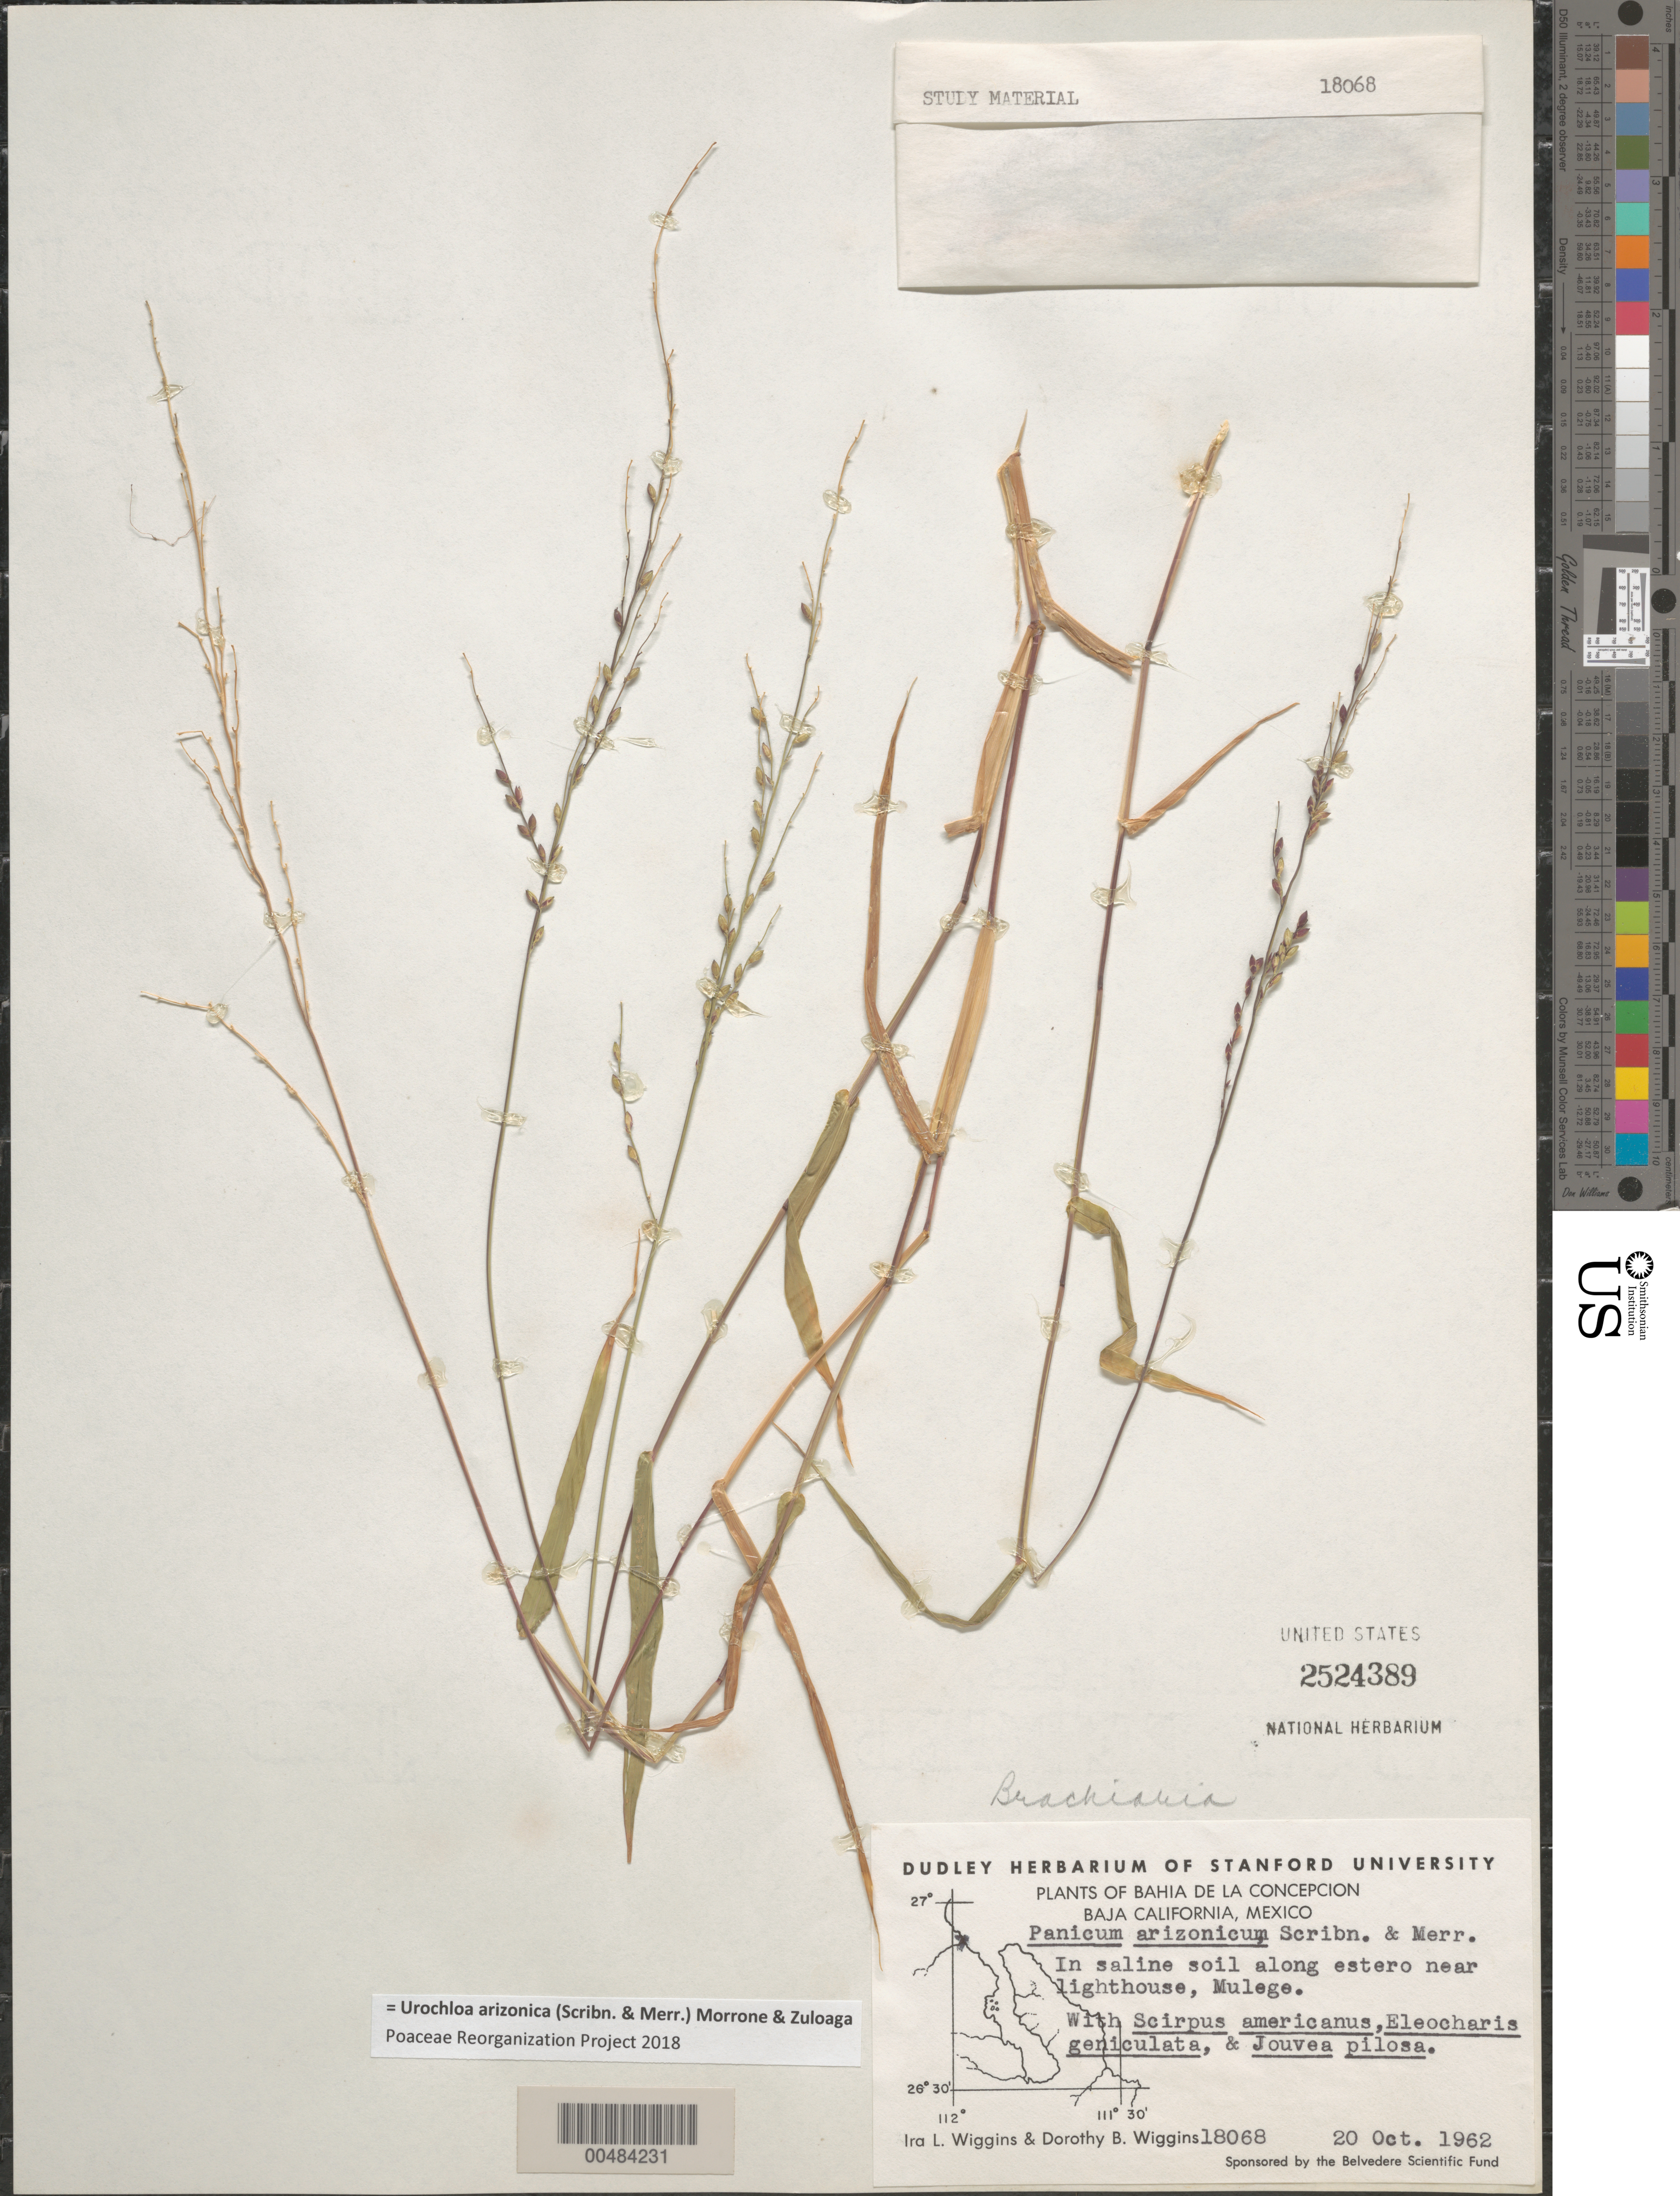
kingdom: Plantae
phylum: Tracheophyta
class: Liliopsida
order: Poales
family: Poaceae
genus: Brachiaria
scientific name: Brachiaria arizonicum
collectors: I. L. Wiggins & D. B. Wiggins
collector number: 18068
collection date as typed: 20 Oct 1962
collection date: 1962-10-20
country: Mexico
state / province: Baja California Sur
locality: Bahia de la Concepcion, along estero near lighthouse, Mulege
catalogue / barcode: US 2524389